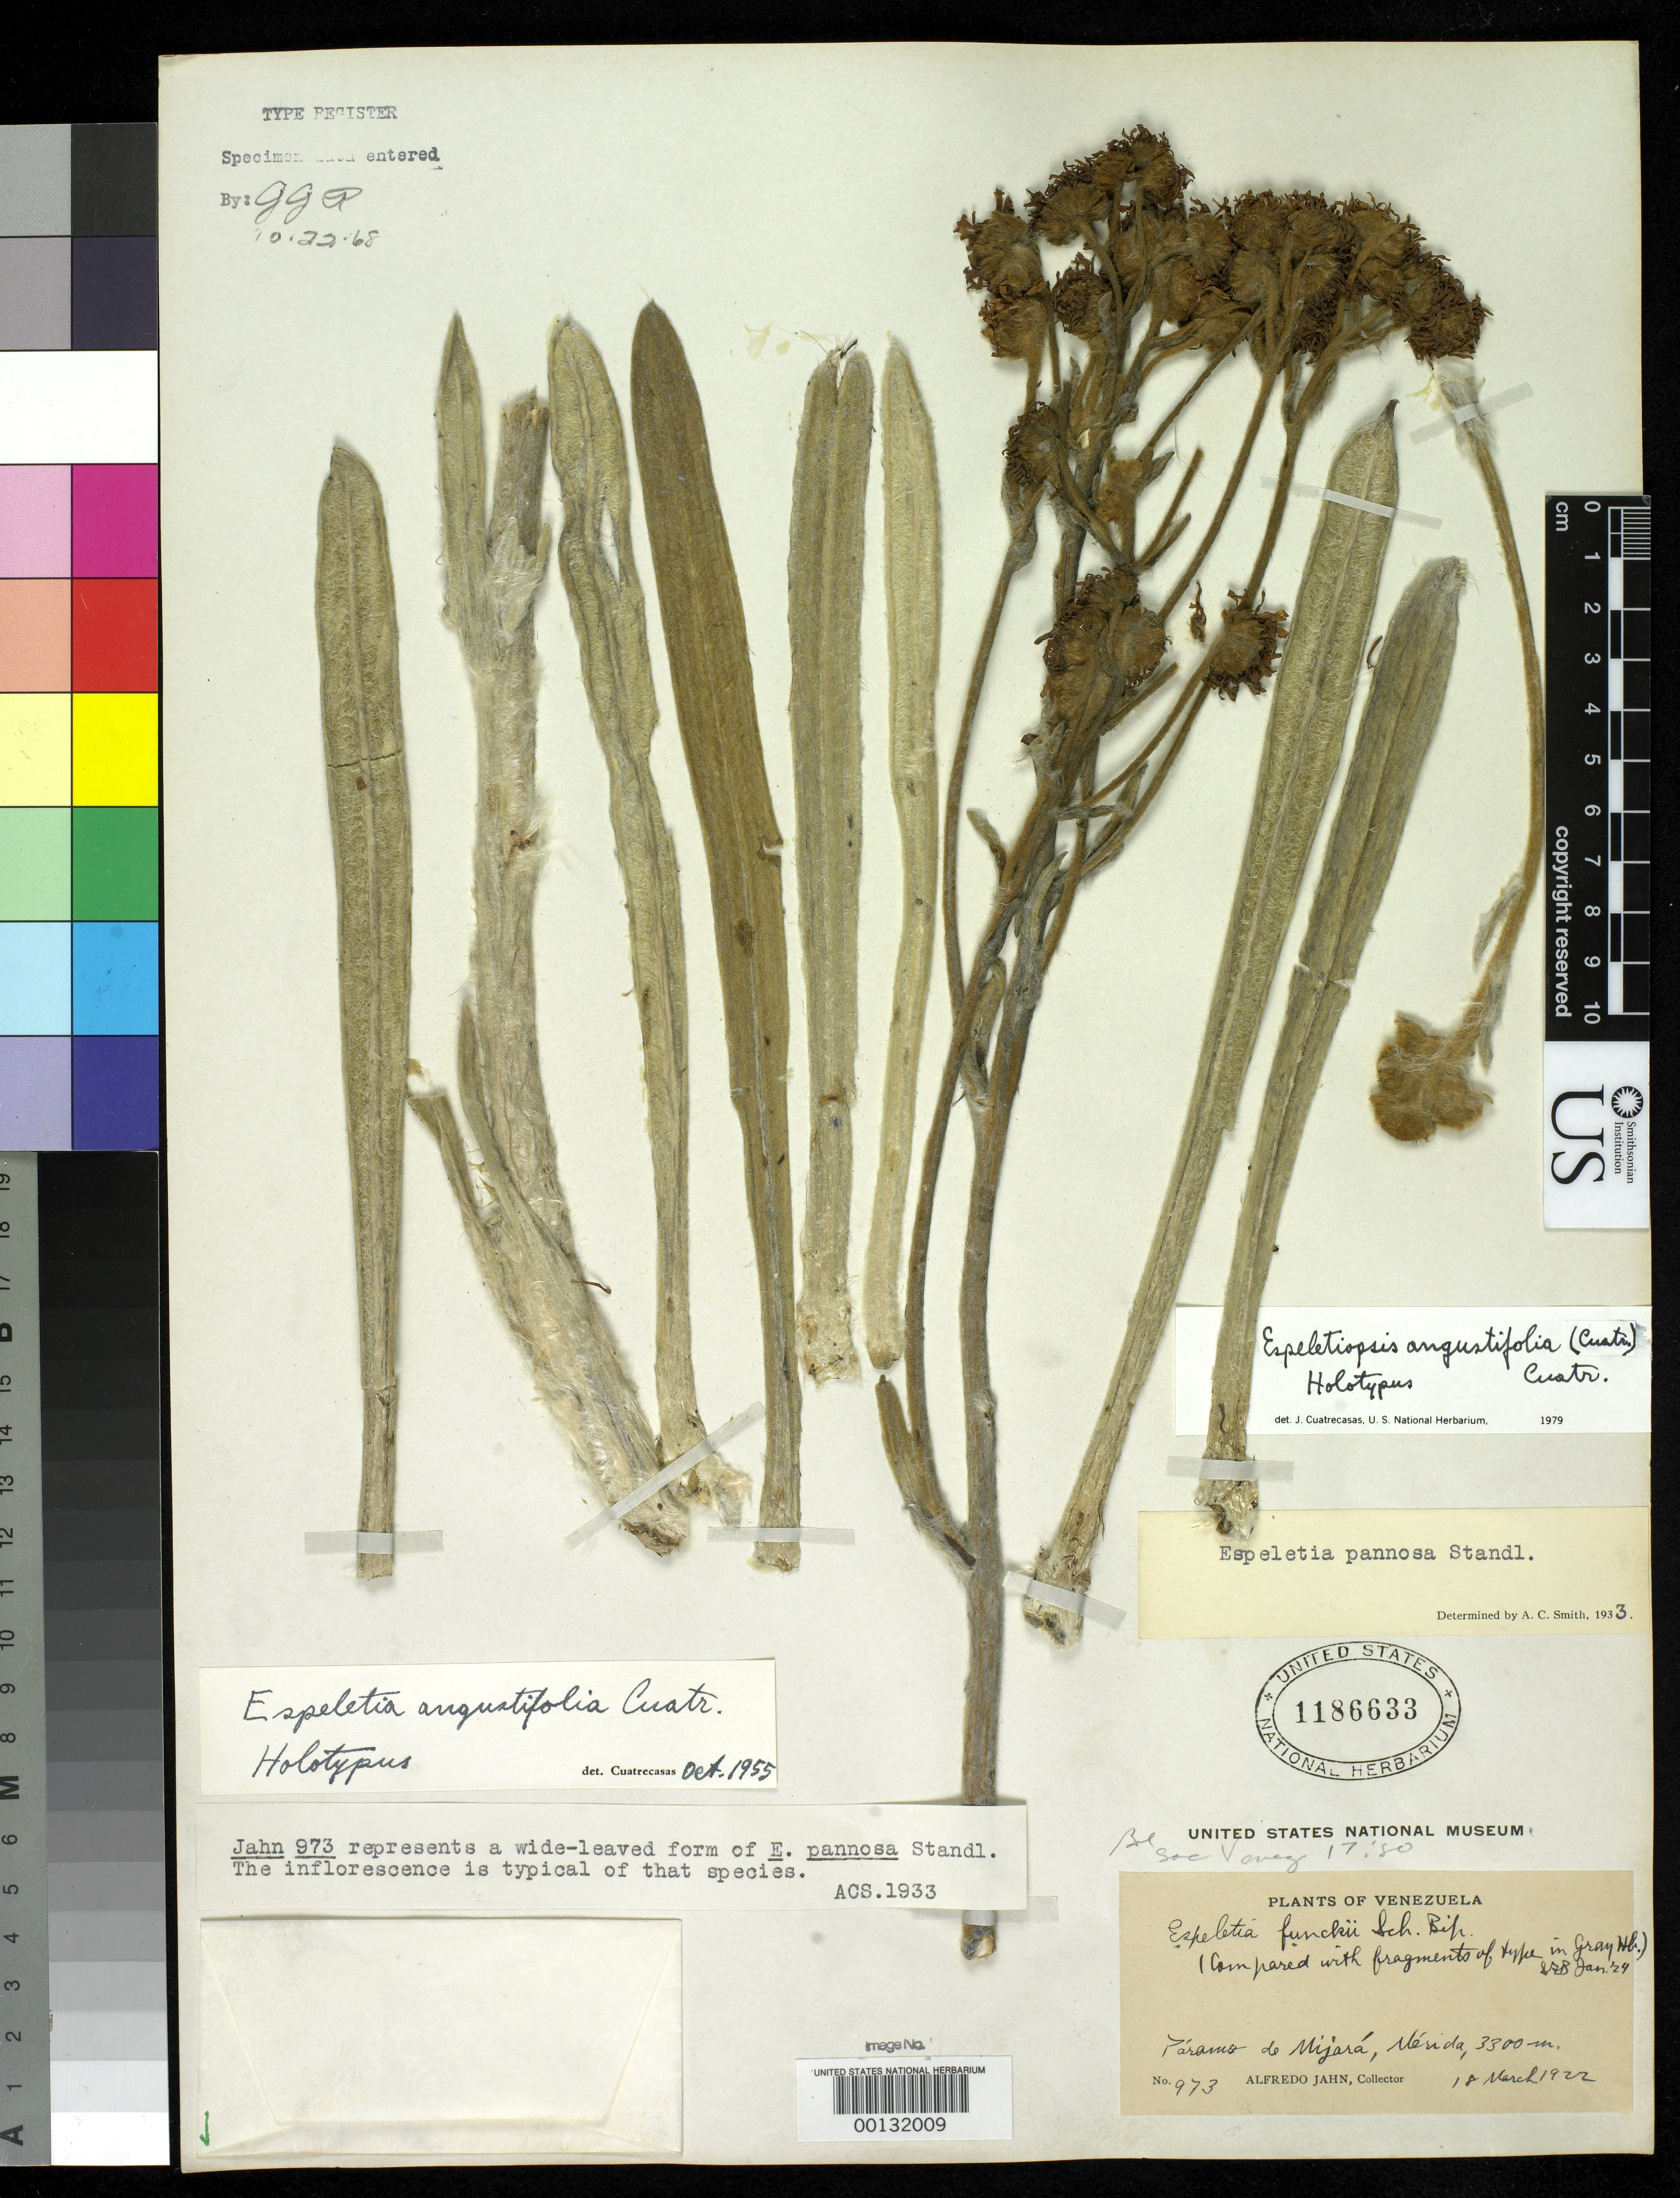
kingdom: Plantae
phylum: Tracheophyta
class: Magnoliopsida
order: Asterales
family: Asteraceae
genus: Espeletia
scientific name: Espeletia angustifolia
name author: Cuatrec.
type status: Holotype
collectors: A. Jahn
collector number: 973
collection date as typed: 18 Mar 1922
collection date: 1922-03-18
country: Venezuela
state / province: Mérida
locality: Páramo de Mijara.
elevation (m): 3300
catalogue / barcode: US 1186633